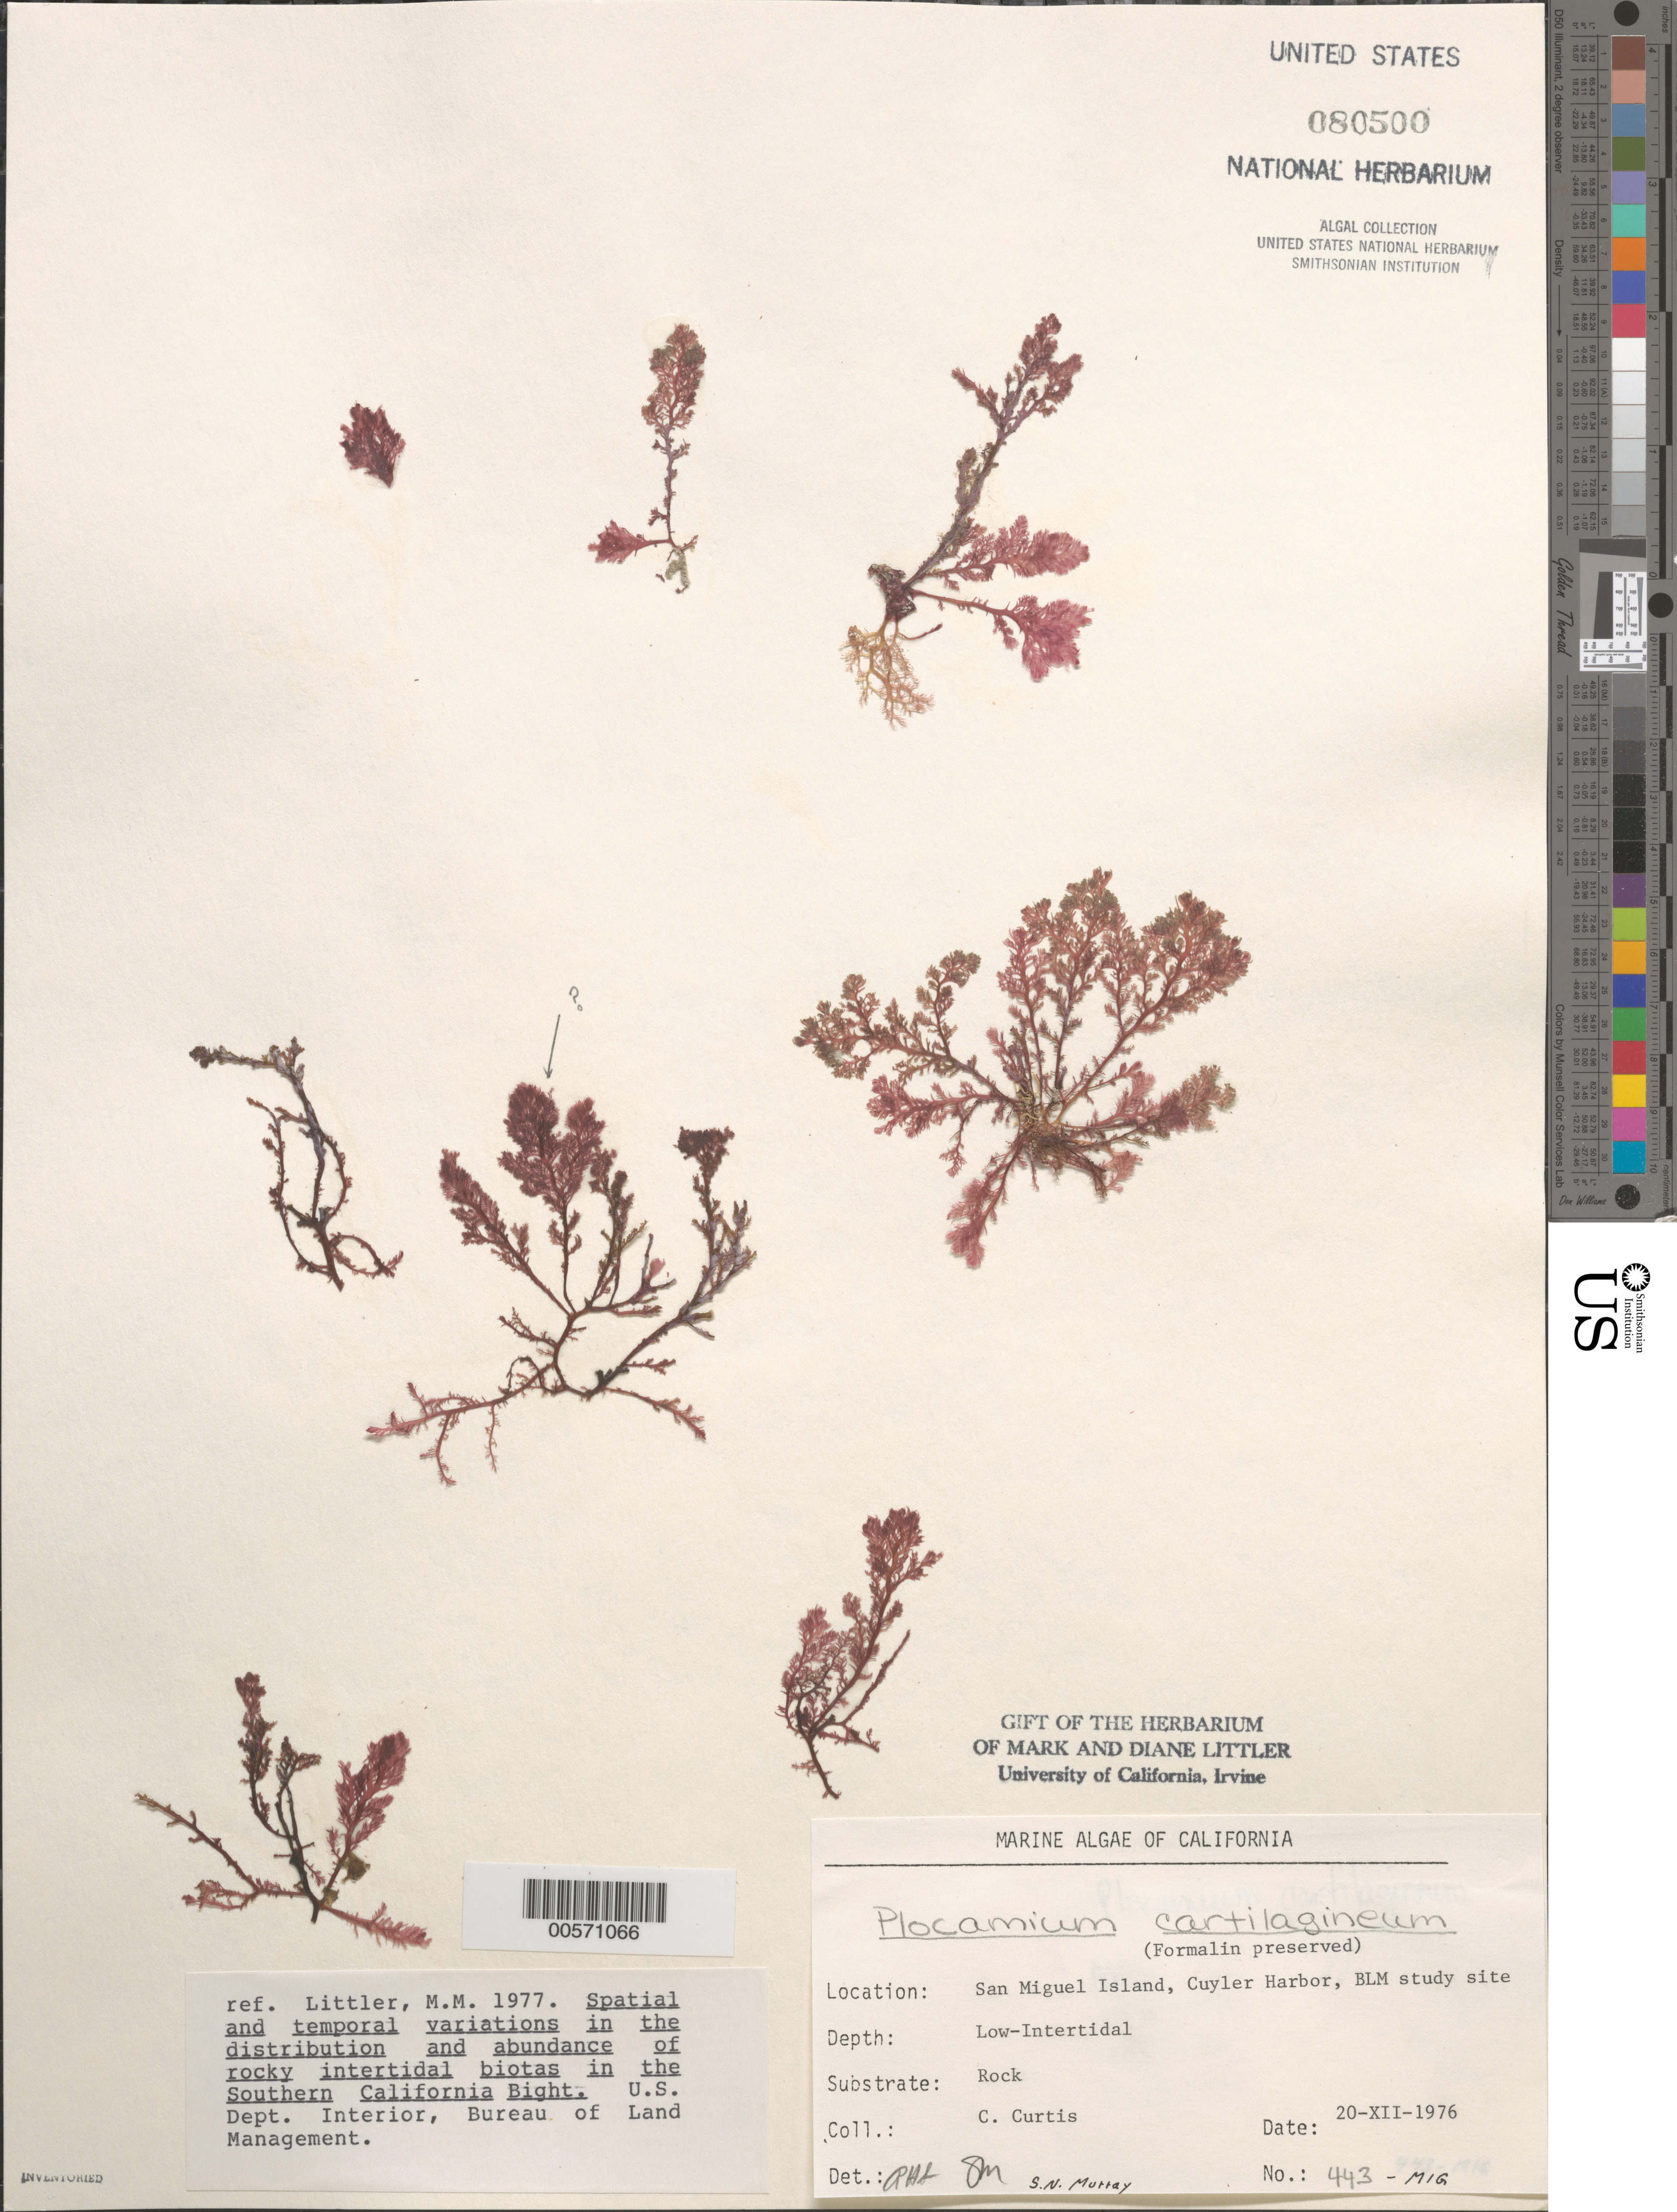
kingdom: Plantae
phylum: Rhodophyta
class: Florideophyceae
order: Plocamiales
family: Plocamiaceae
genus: Plocamium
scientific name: Plocamium cartilagineum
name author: (L.) P.S. Dixon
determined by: Sims, Robert H.; Murray, S. N.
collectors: C. Curtis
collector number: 443-MIG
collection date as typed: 20 Dec 1976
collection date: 1976-12-20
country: United States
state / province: California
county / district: Santa Barbara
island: San Miguel Island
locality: Cuyler Harbor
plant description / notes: BLM-SOCALBIGHT Rocky Intertidal Survey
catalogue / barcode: US 80500